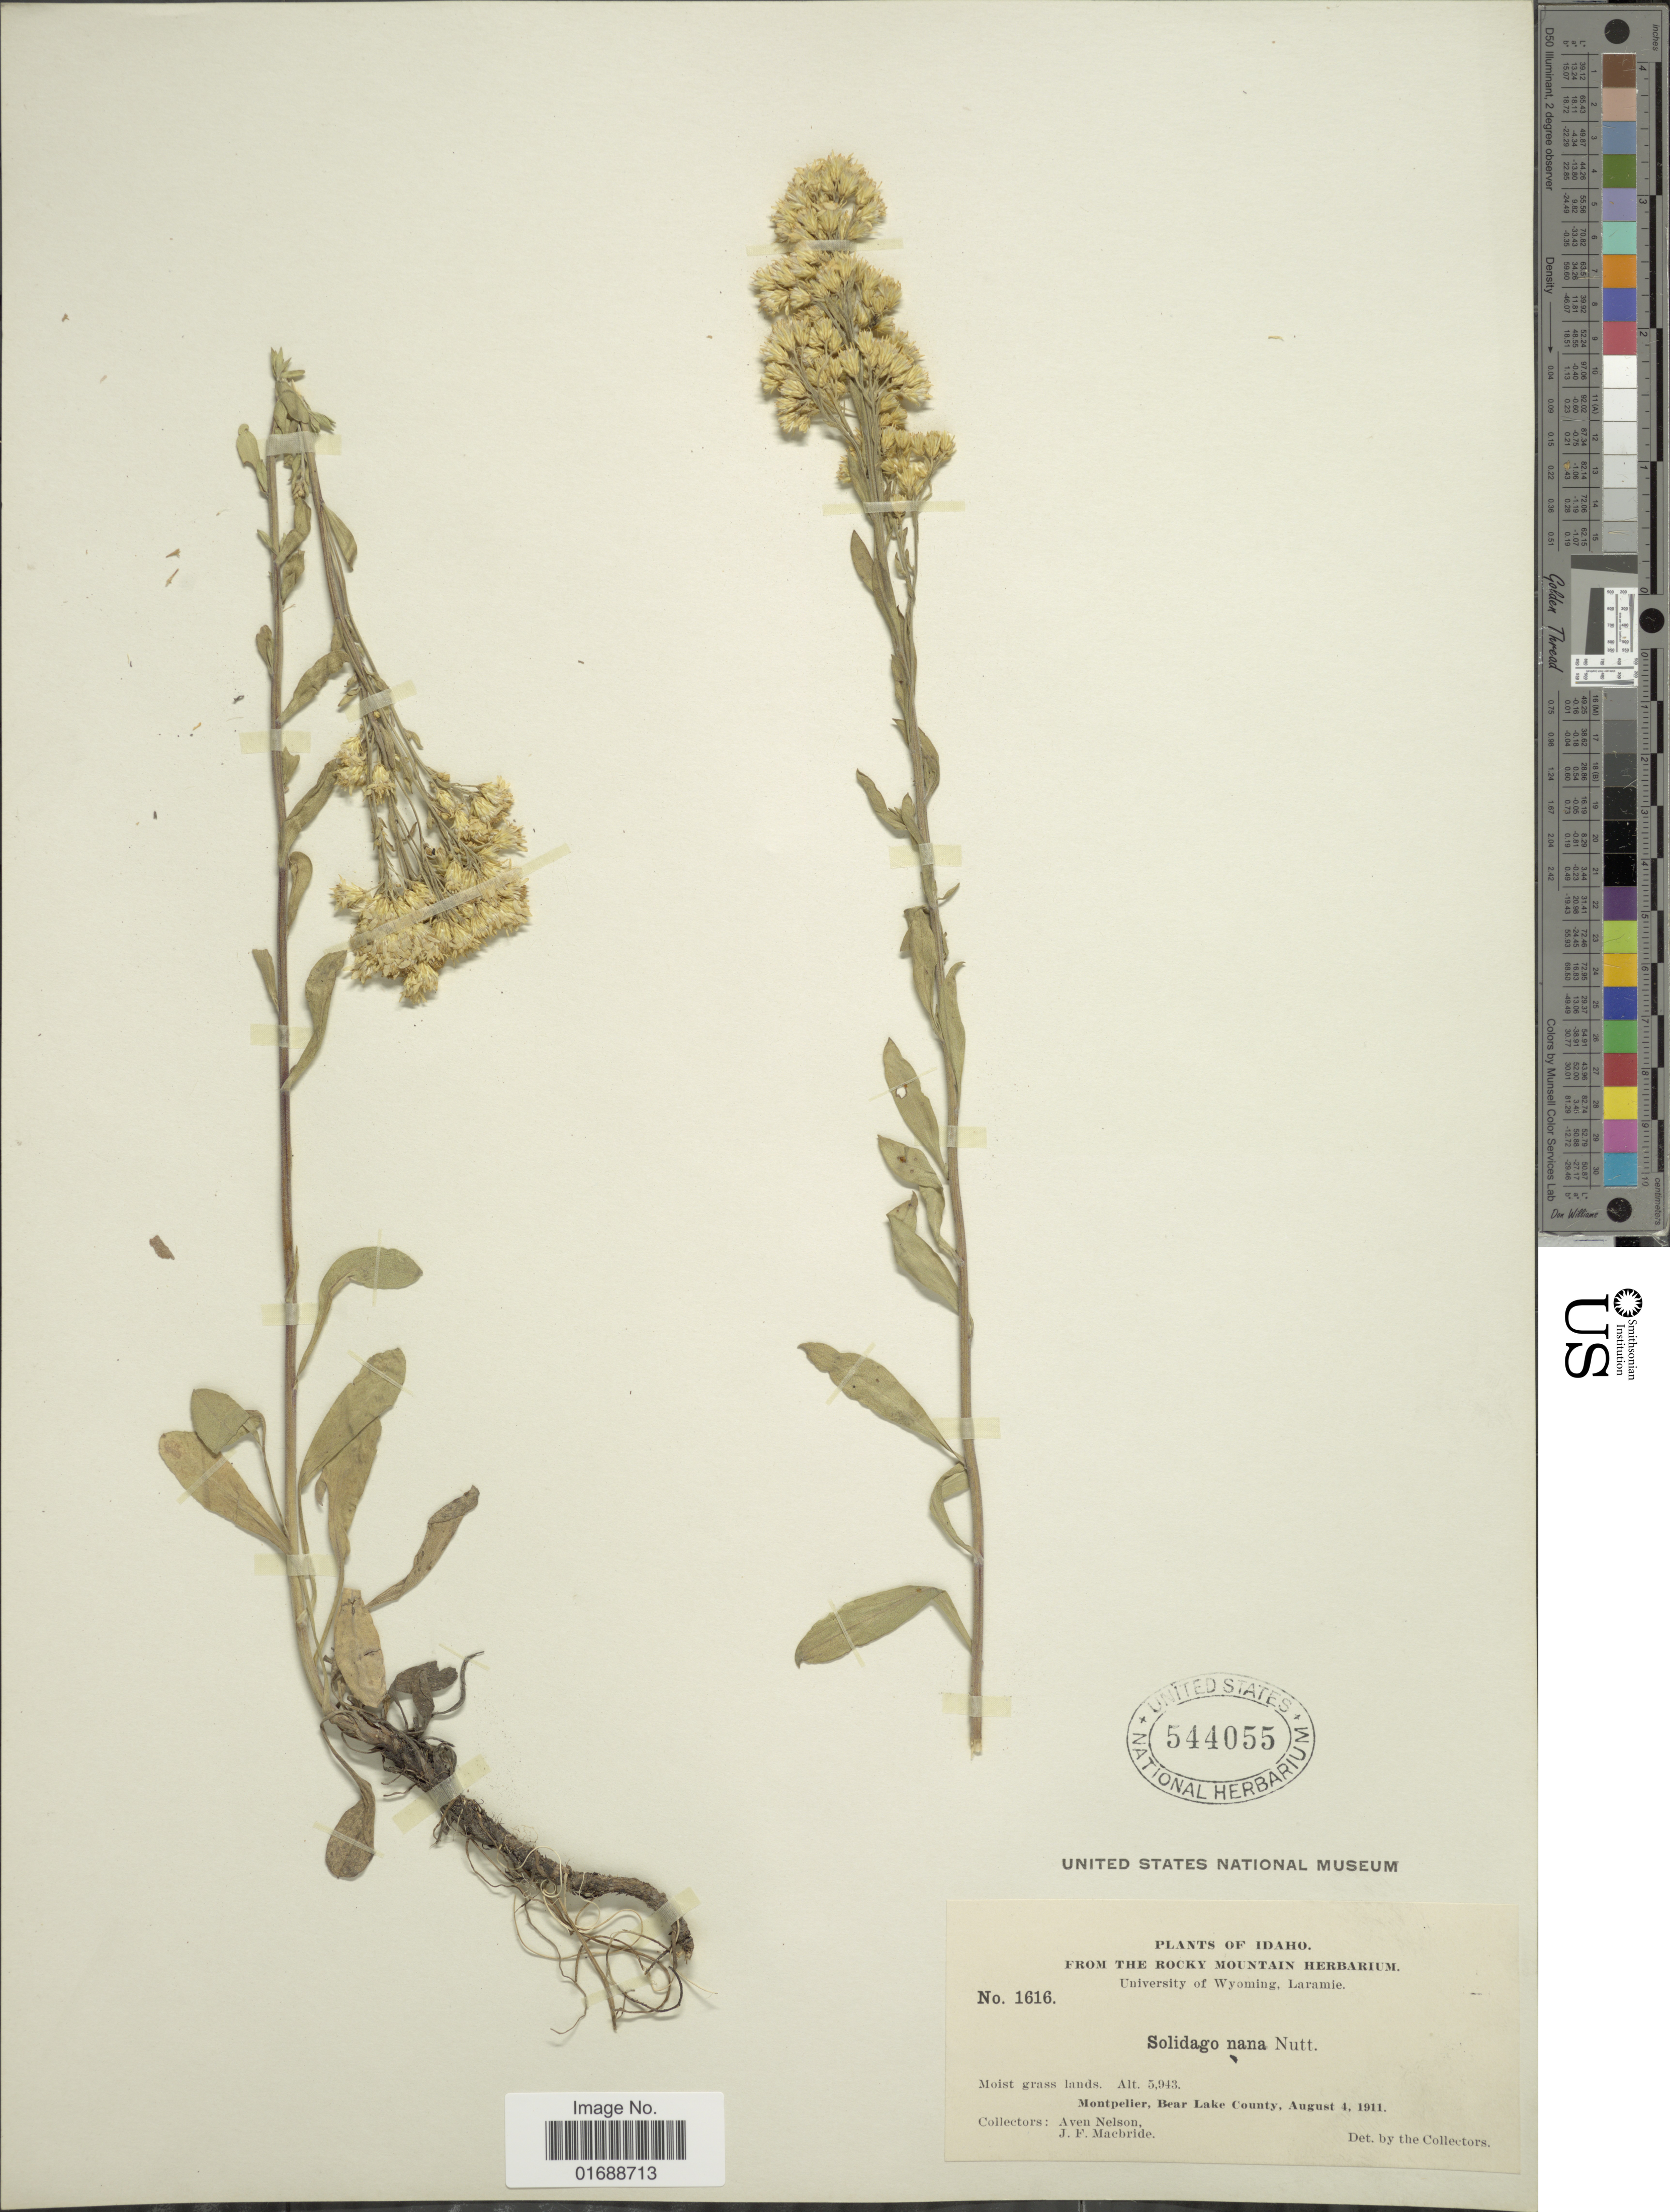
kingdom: Plantae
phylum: Tracheophyta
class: Magnoliopsida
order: Asterales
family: Asteraceae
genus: Solidago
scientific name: Solidago nana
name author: Nutt.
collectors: A. Nelson & J. F. Macbride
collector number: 1616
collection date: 1911-08-04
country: United States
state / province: Idaho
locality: Montpelier, Bear Lake County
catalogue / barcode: US 544055